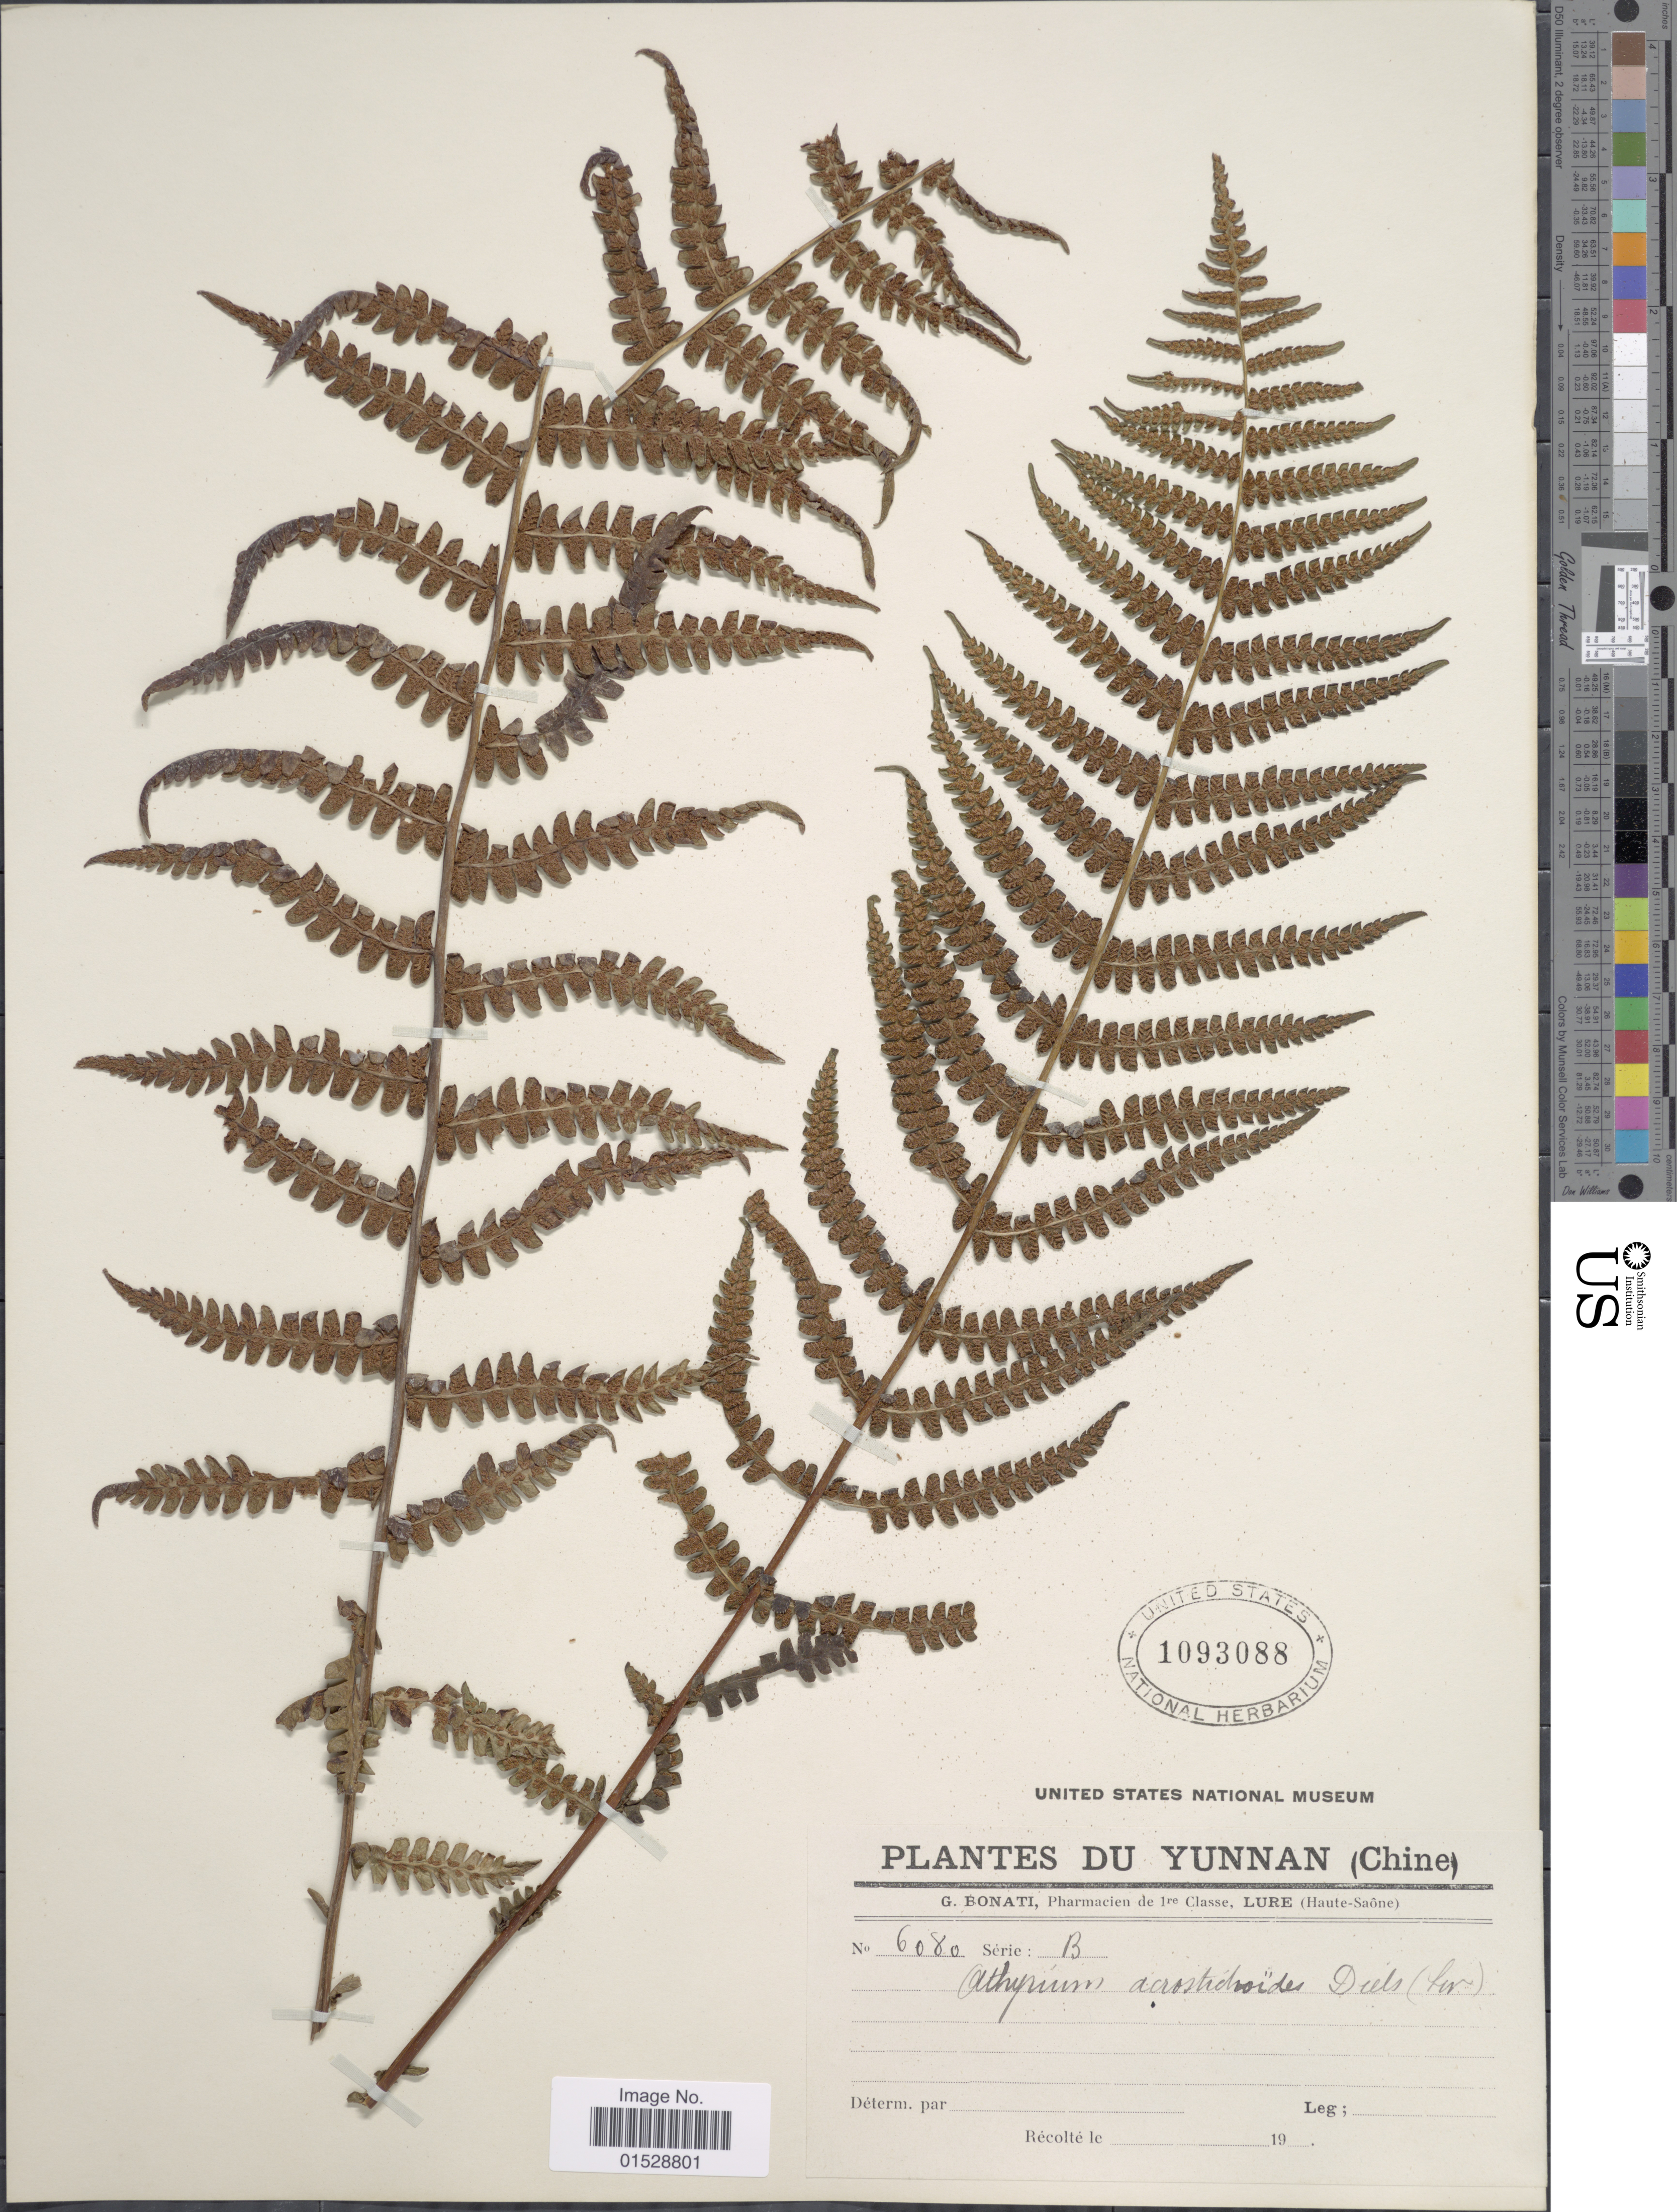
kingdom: Plantae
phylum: Tracheophyta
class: Polypodiopsida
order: Polypodiales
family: Athyriaceae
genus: Deparia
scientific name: Deparia acrostichoides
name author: (Sw.) M. Kato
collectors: G. Bonati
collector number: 6080B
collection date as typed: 19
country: China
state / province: Yunnan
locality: Yunnan (Chine)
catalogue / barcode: US 1093088